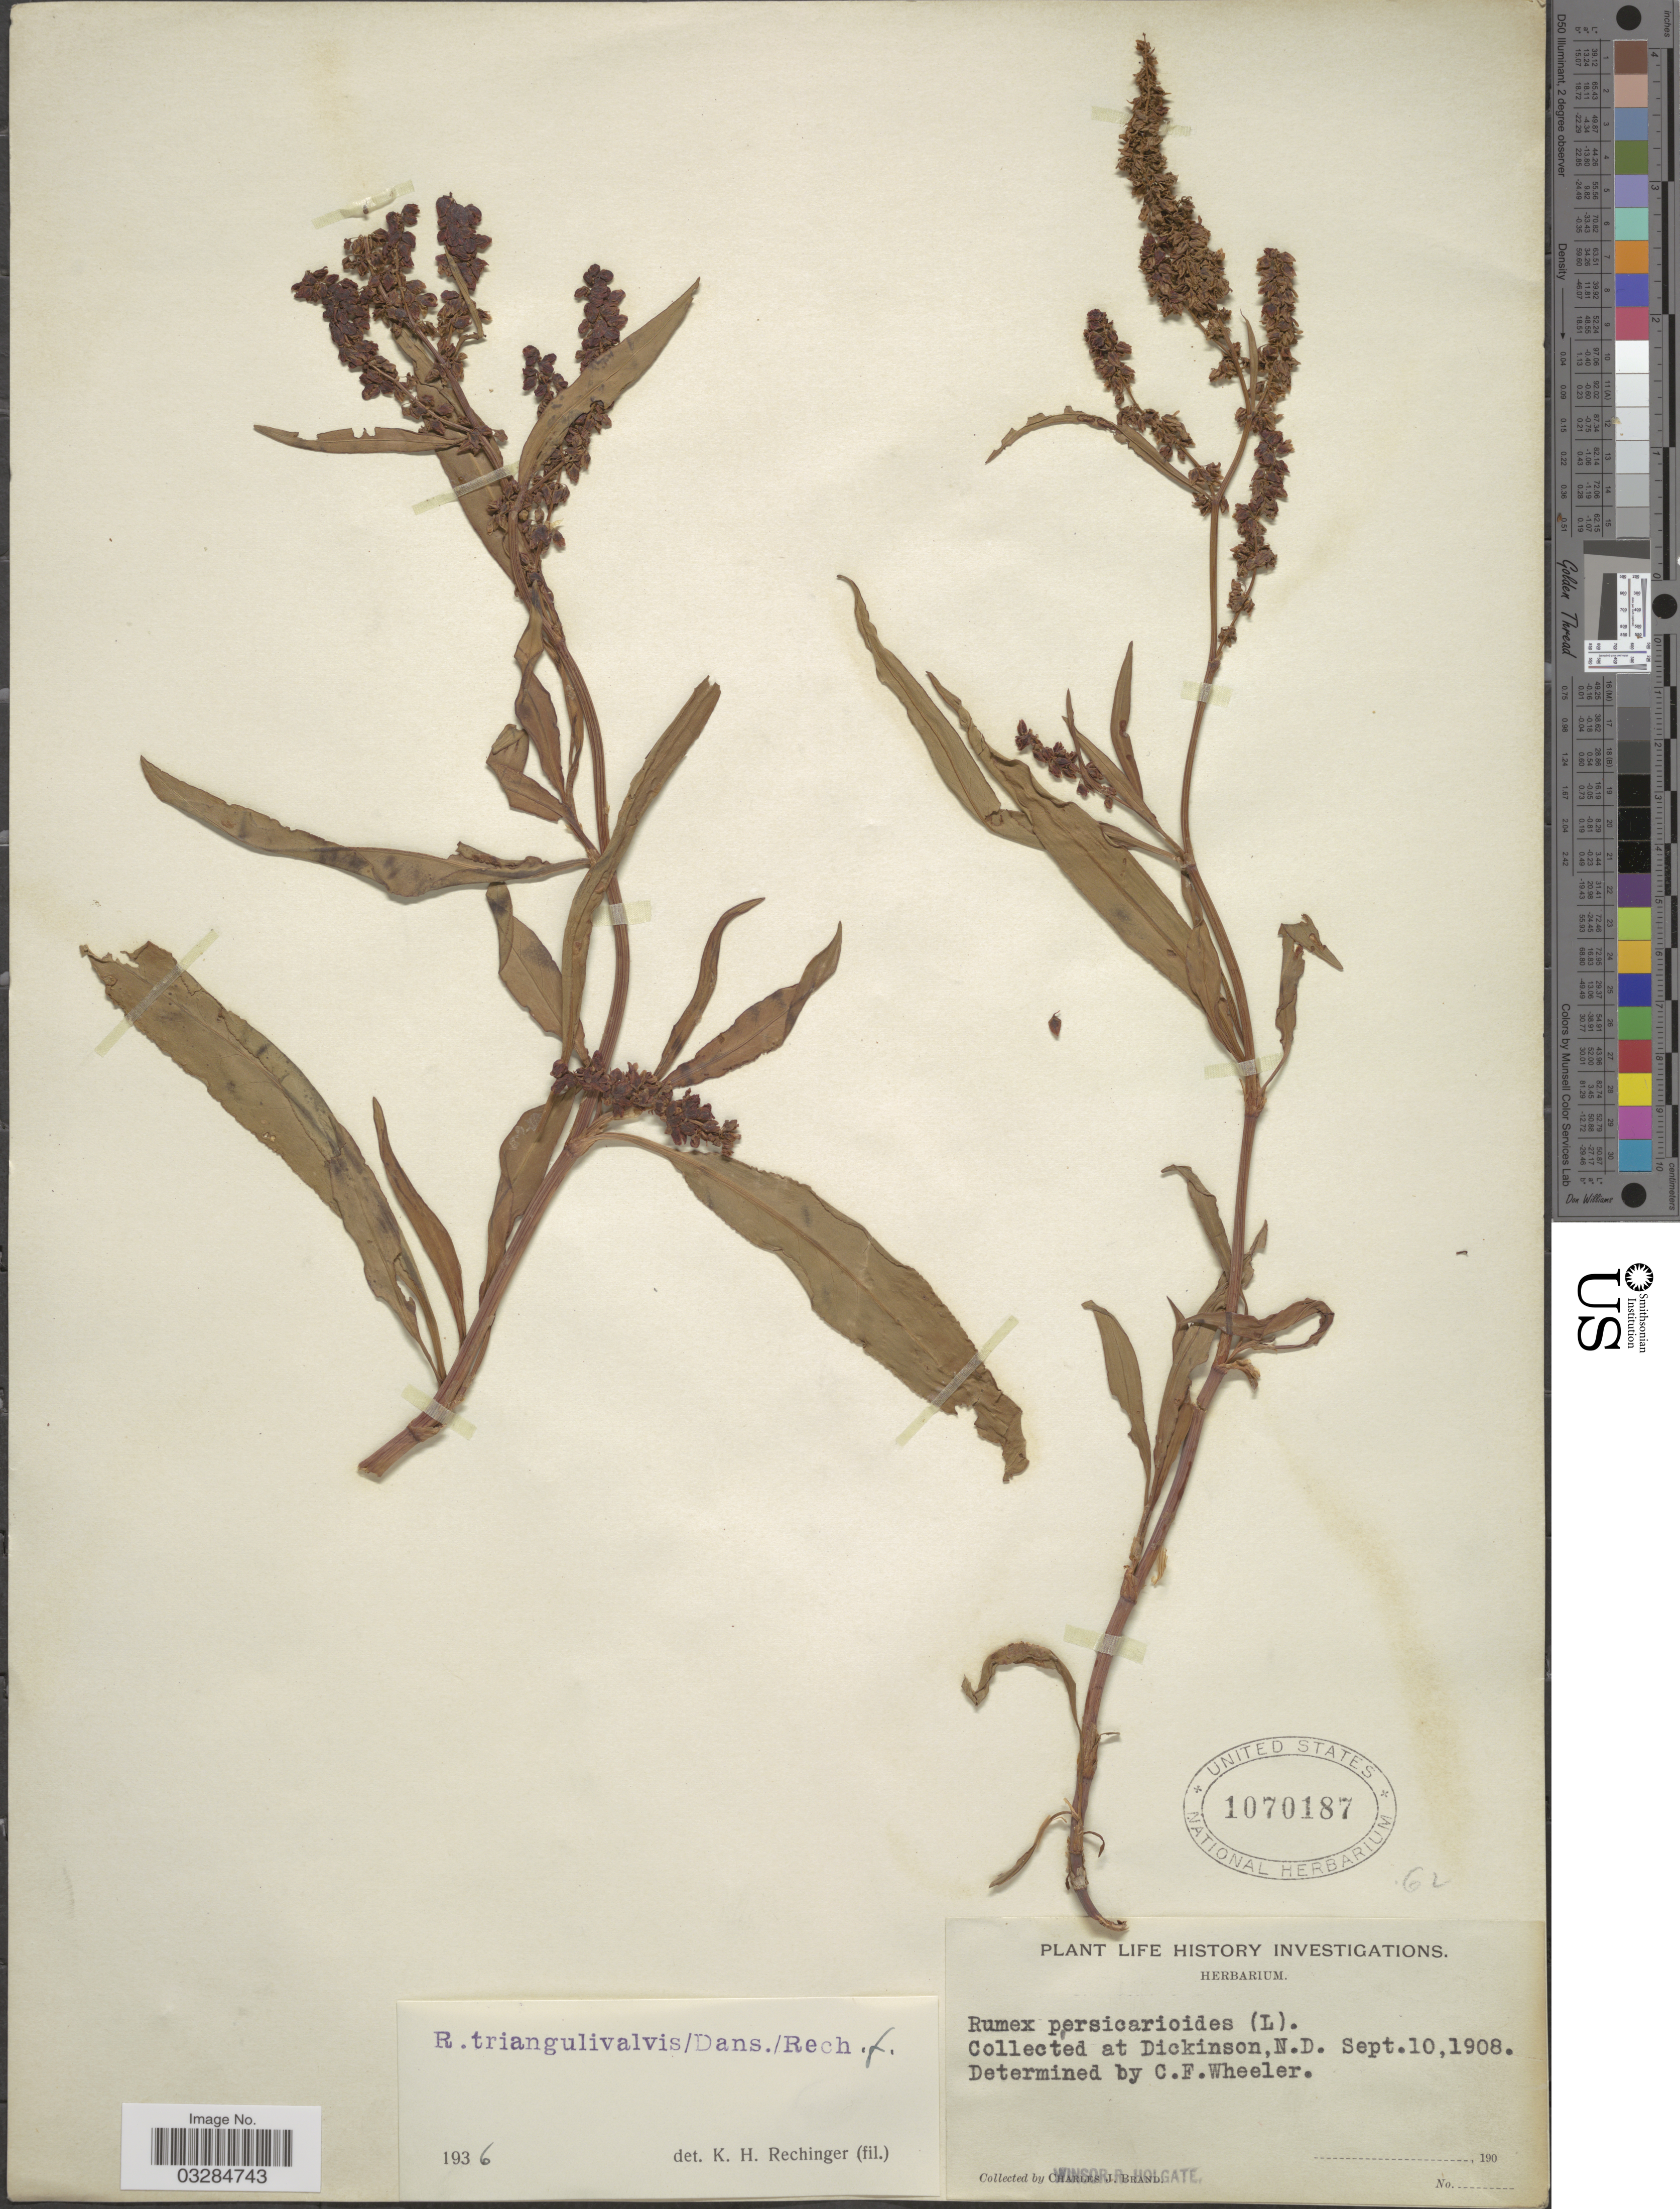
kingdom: Plantae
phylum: Tracheophyta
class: Magnoliopsida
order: Caryophyllales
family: Polygonaceae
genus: Rumex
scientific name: Rumex triangulivalvis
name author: (Danser) Rech. f.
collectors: W. Holgate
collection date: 1908-09-10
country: United States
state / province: North Dakota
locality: Dickinson , N. D.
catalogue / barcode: US 1070187